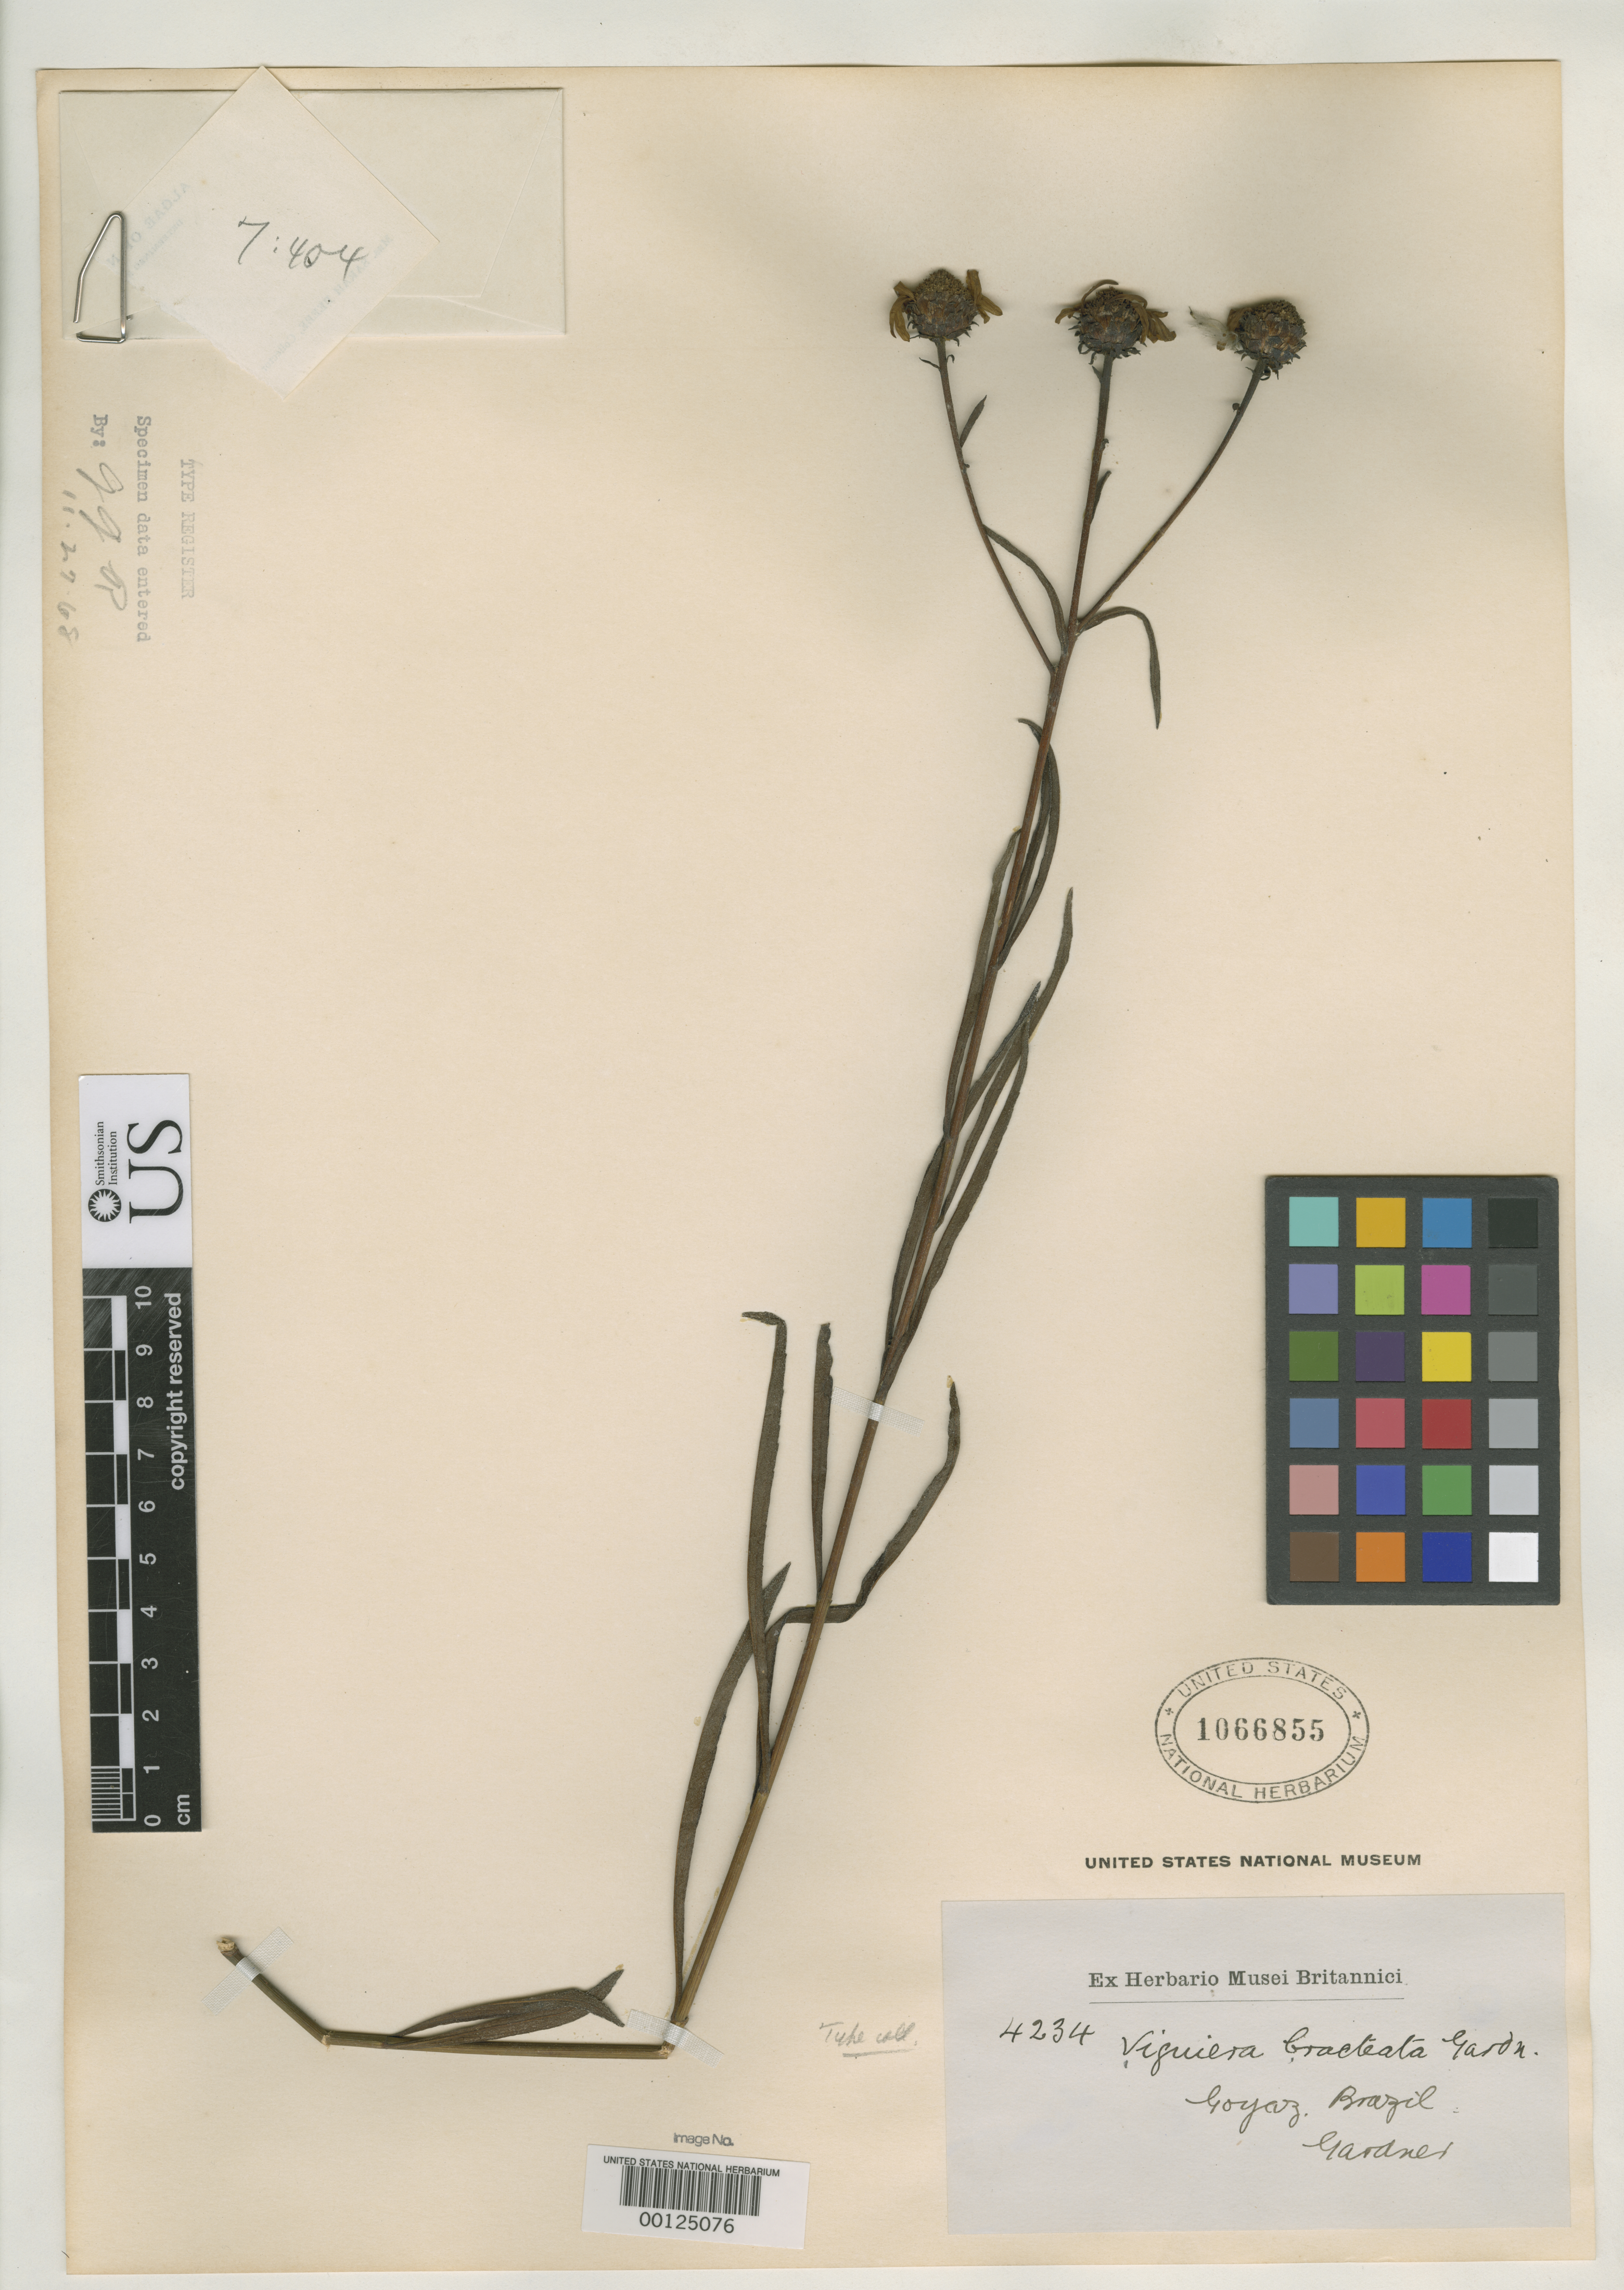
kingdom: Plantae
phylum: Tracheophyta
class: Magnoliopsida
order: Asterales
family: Asteraceae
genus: Viguiera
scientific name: Viguiera bracteata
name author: Gardner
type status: Isotype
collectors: G. Gardner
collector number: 4234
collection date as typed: May 1840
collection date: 1840-05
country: Brazil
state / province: Goiás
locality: Between Arrayas and San Domingos.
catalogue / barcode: US 1066855